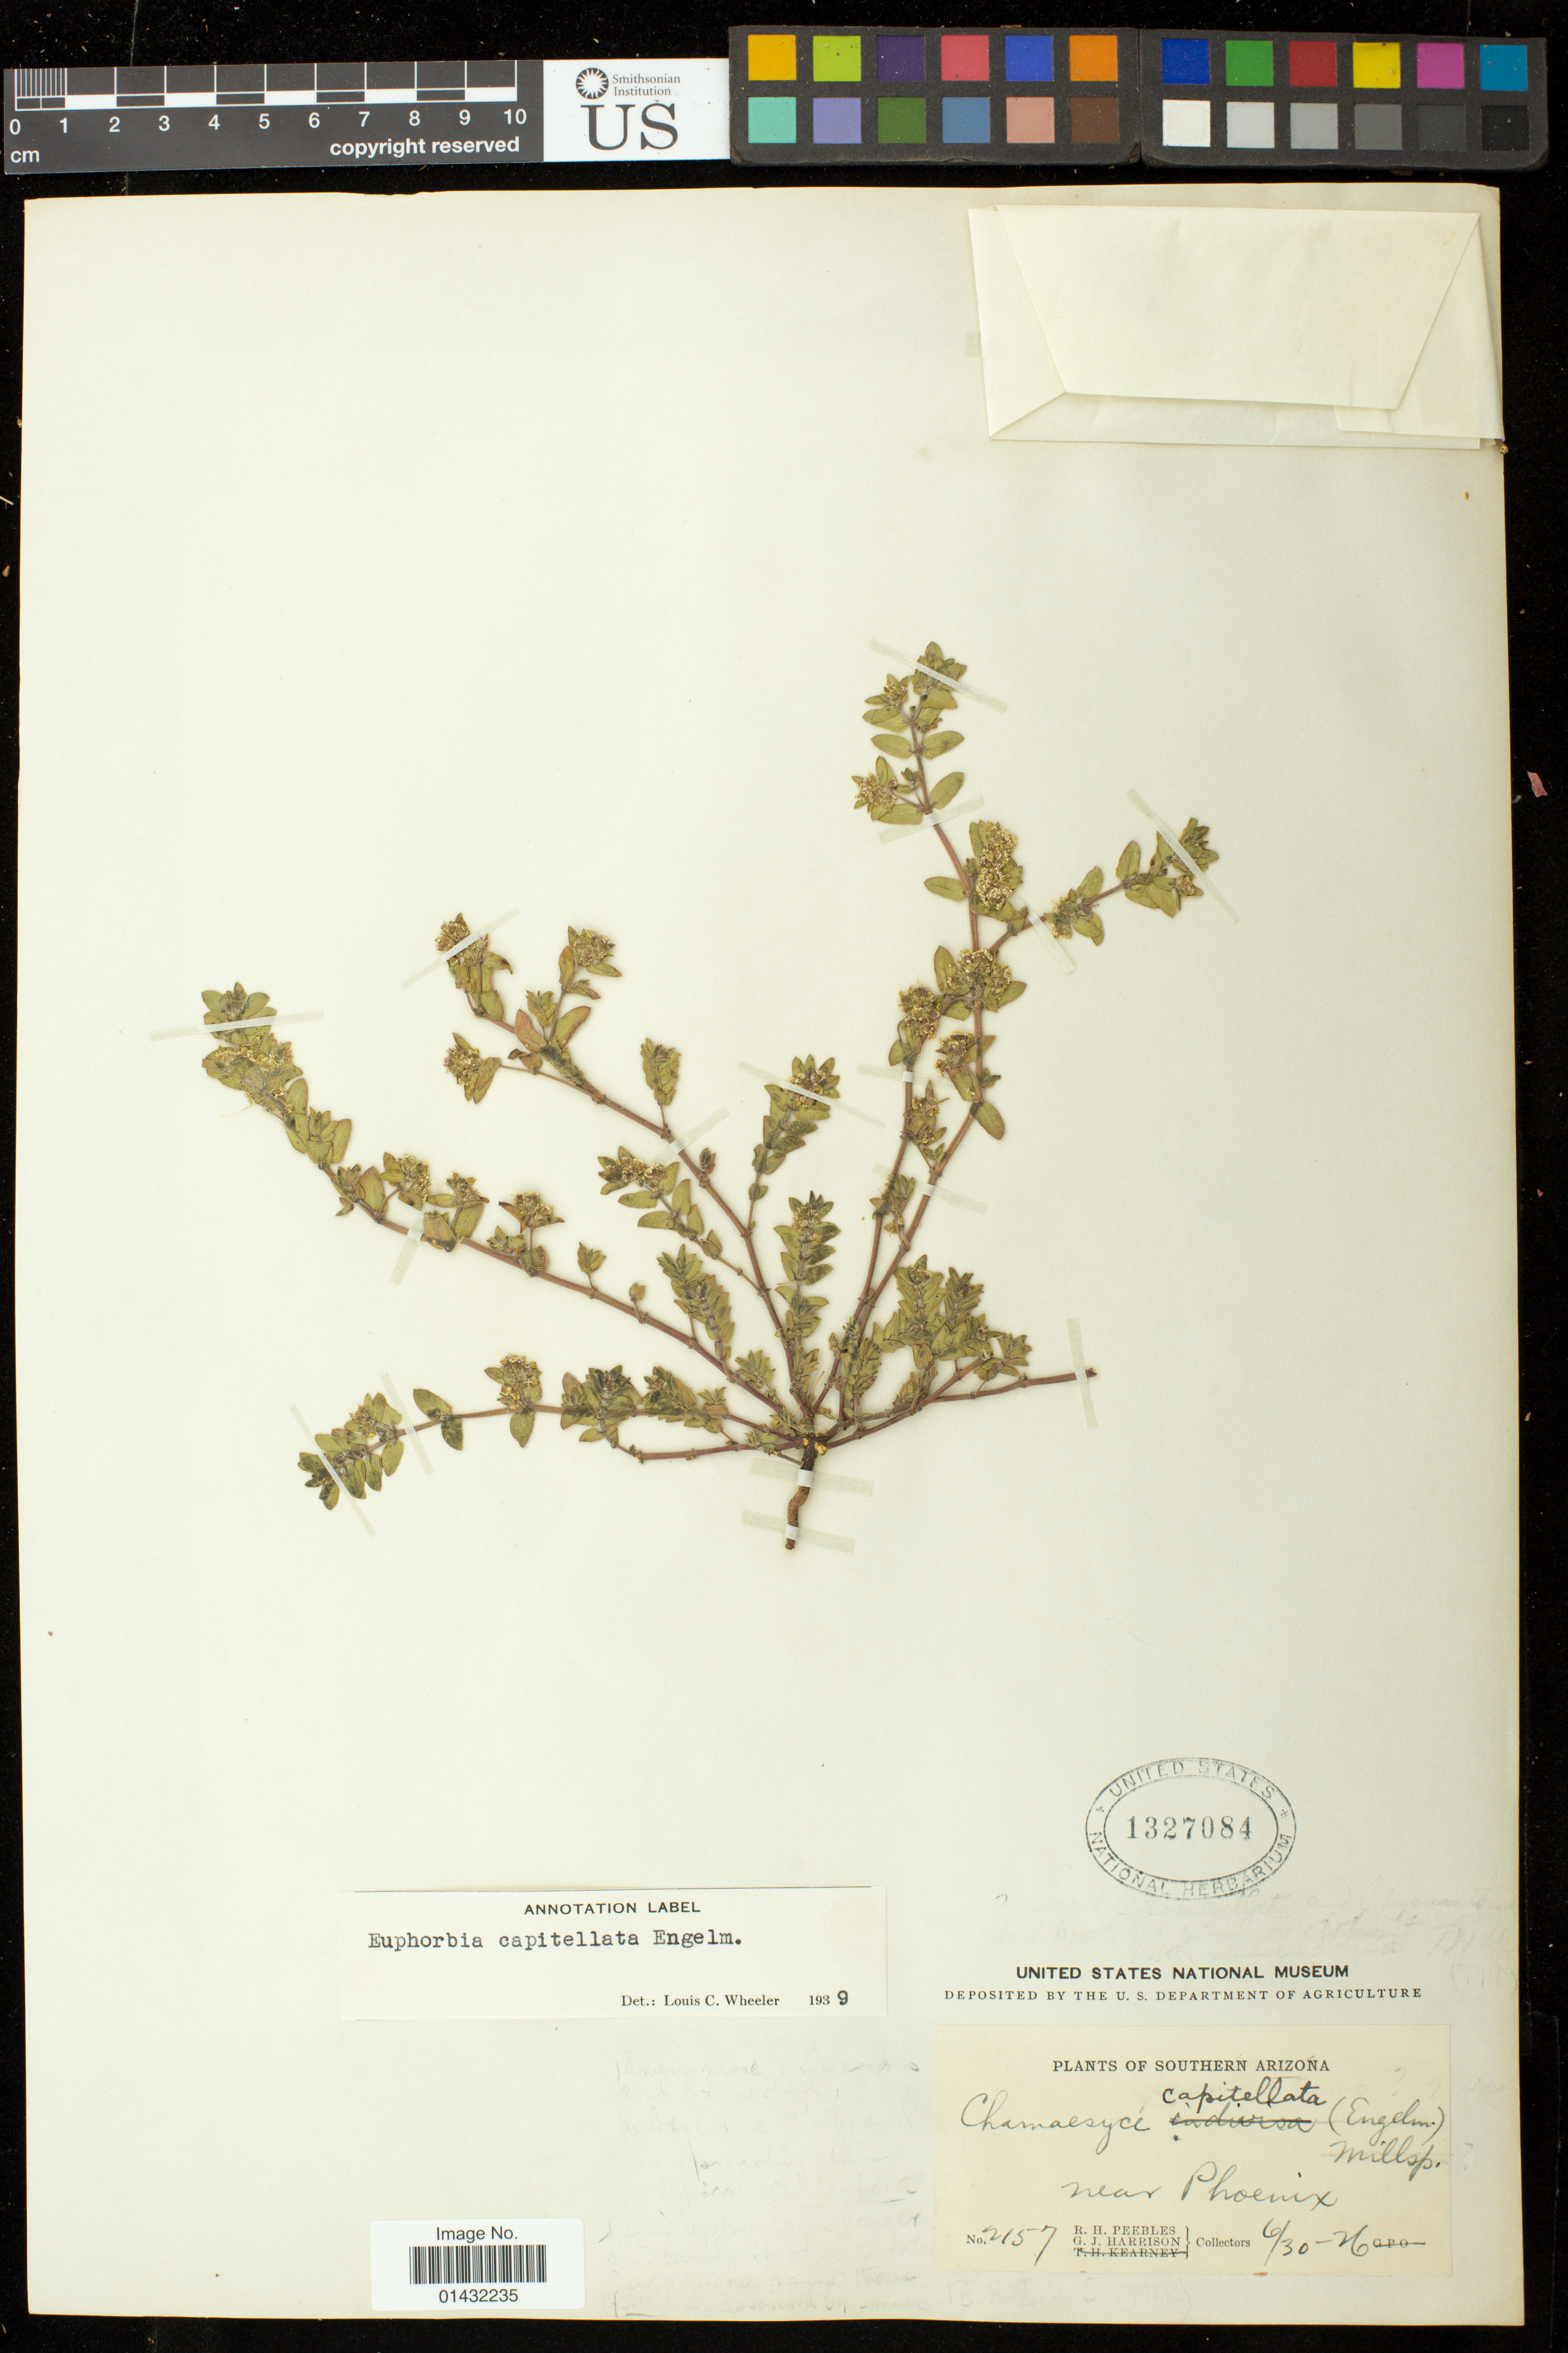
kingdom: Plantae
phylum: Tracheophyta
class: Magnoliopsida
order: Malpighiales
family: Euphorbiaceae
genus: Euphorbia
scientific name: Euphorbia capitellata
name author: Engelm. in Emory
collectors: R. H. Peebles & G. J. Harrison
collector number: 2157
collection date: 1926-06-30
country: United States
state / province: Arizona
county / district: Maricopa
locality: Near Phoenix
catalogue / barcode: US 1327084